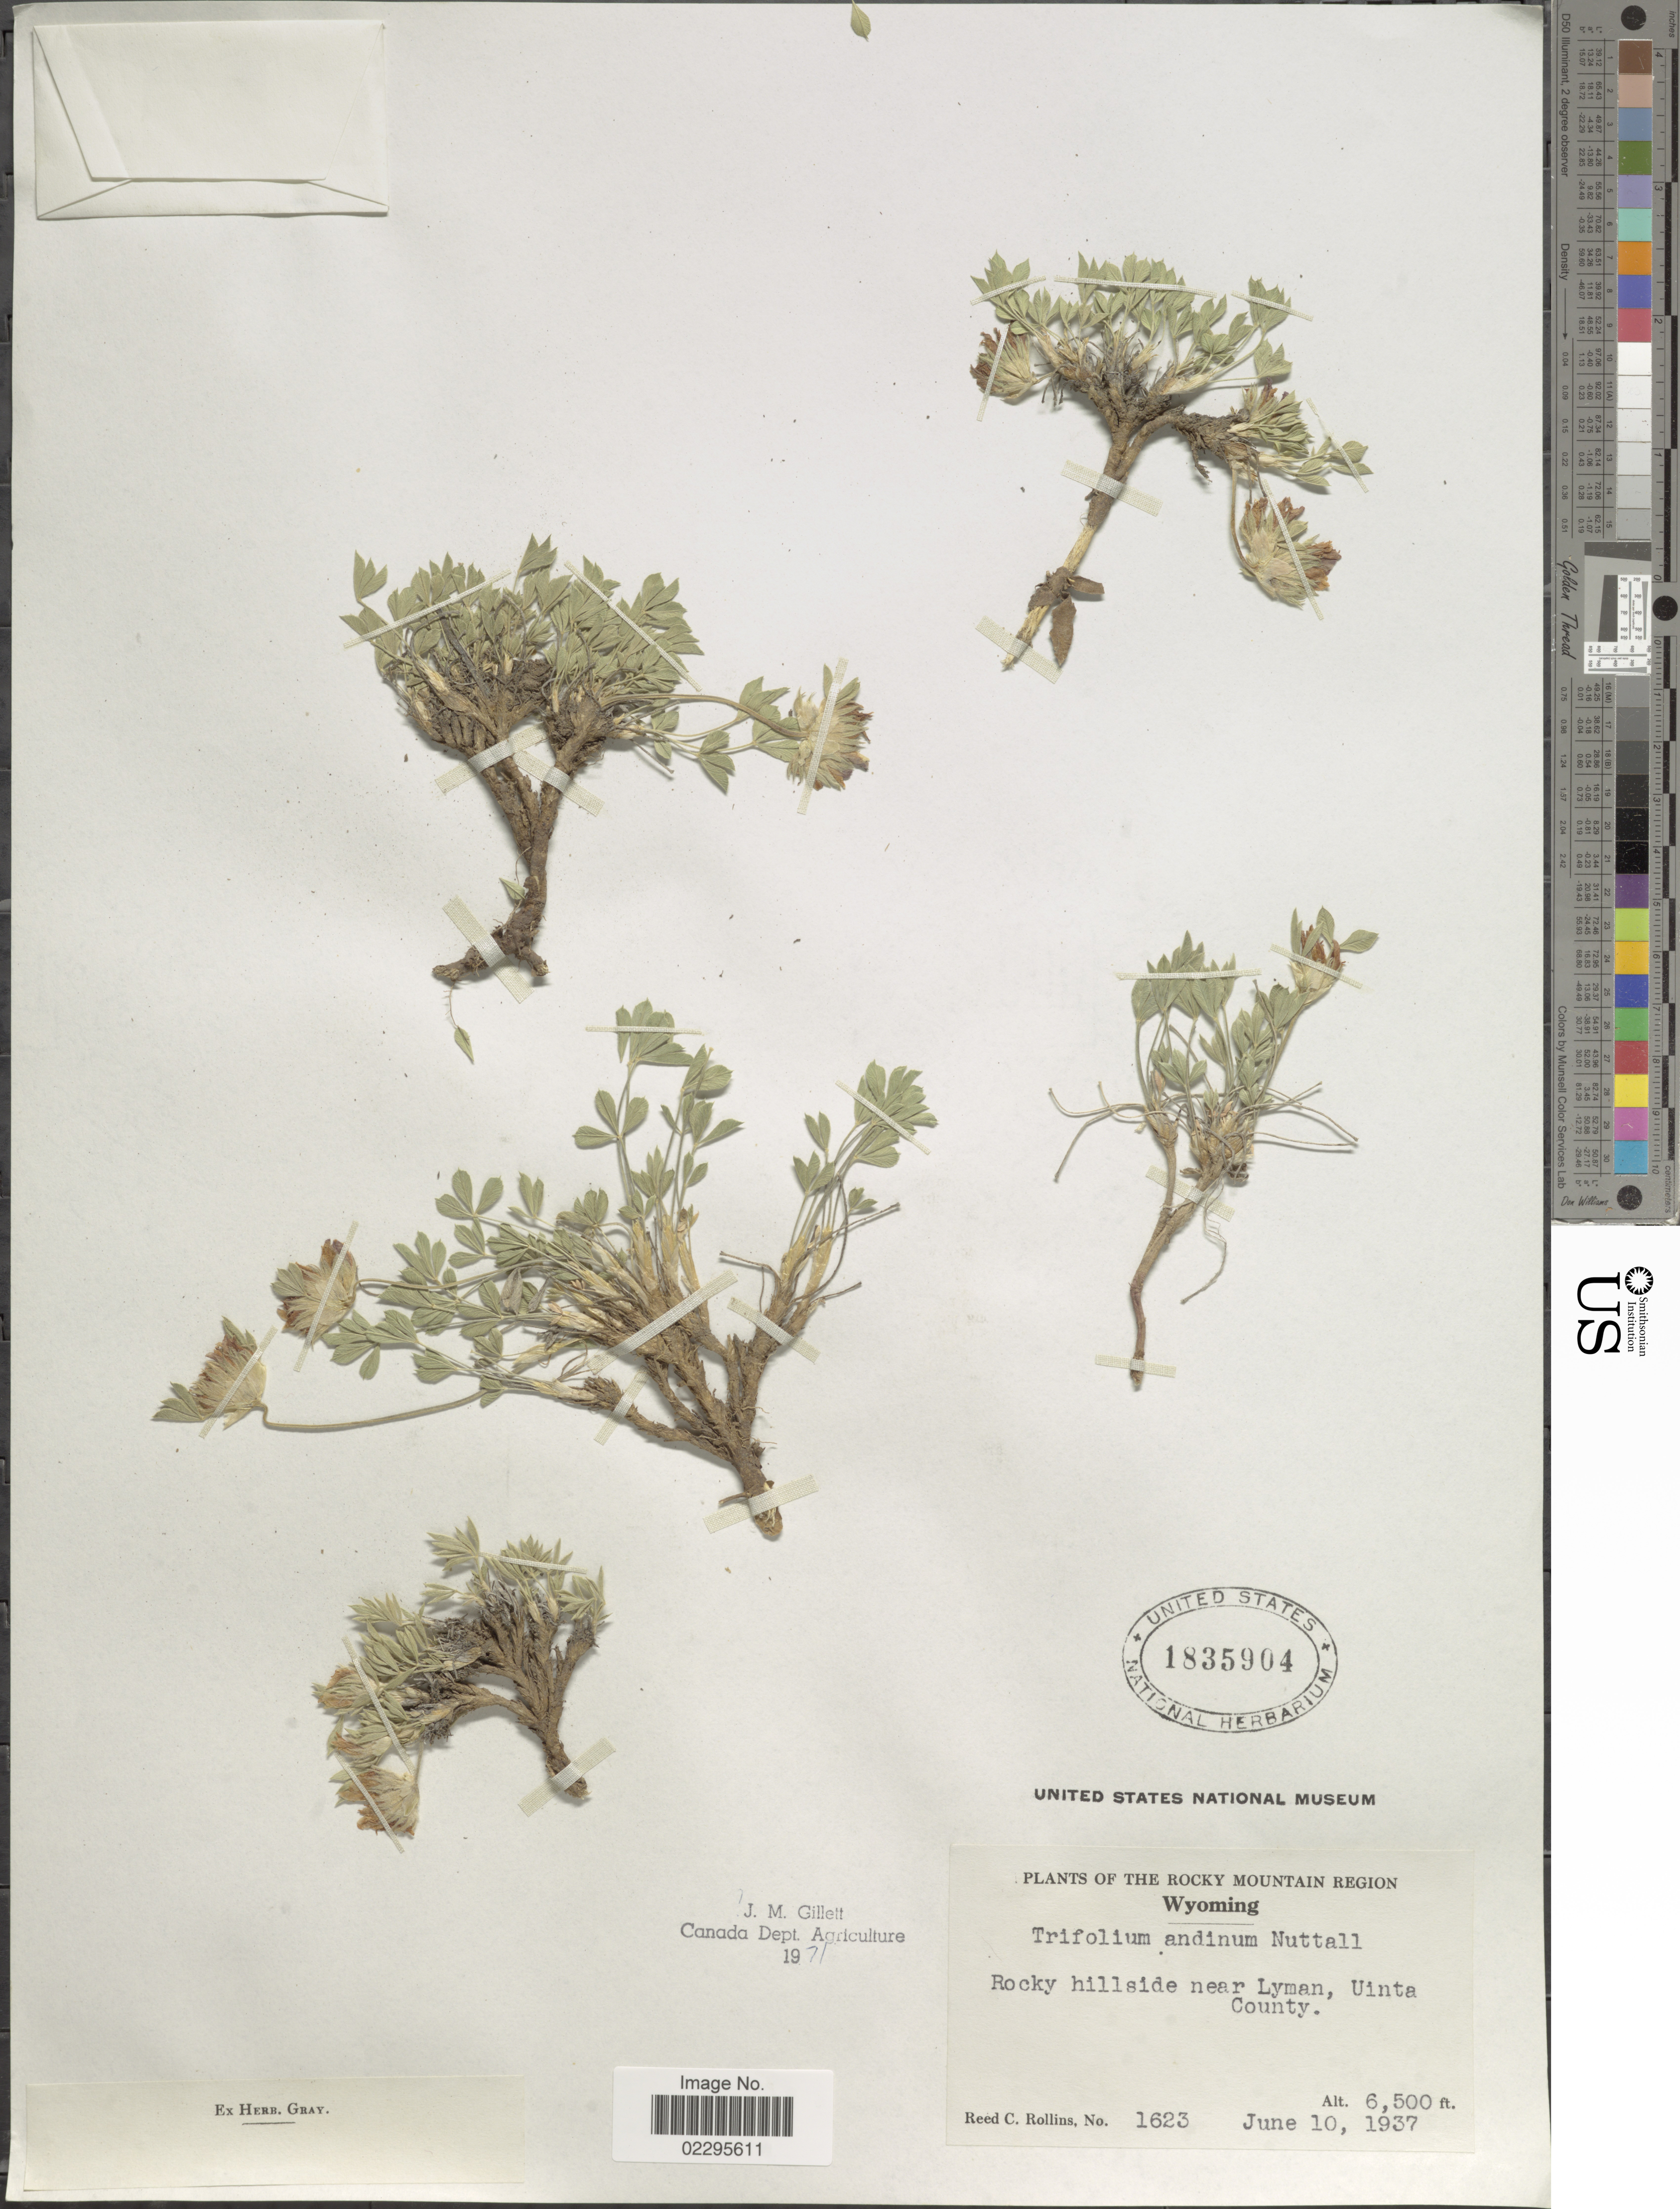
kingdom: Plantae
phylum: Tracheophyta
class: Magnoliopsida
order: Fabales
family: Fabaceae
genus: Trifolium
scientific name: Trifolium andinum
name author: Nutt.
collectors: R. C. Rollins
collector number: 1623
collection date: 1937-06-10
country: United States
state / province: Wyoming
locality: Rocky Mountain Region. near Lyman, Uinta County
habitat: rocky hillside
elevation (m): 1981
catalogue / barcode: US 1835904